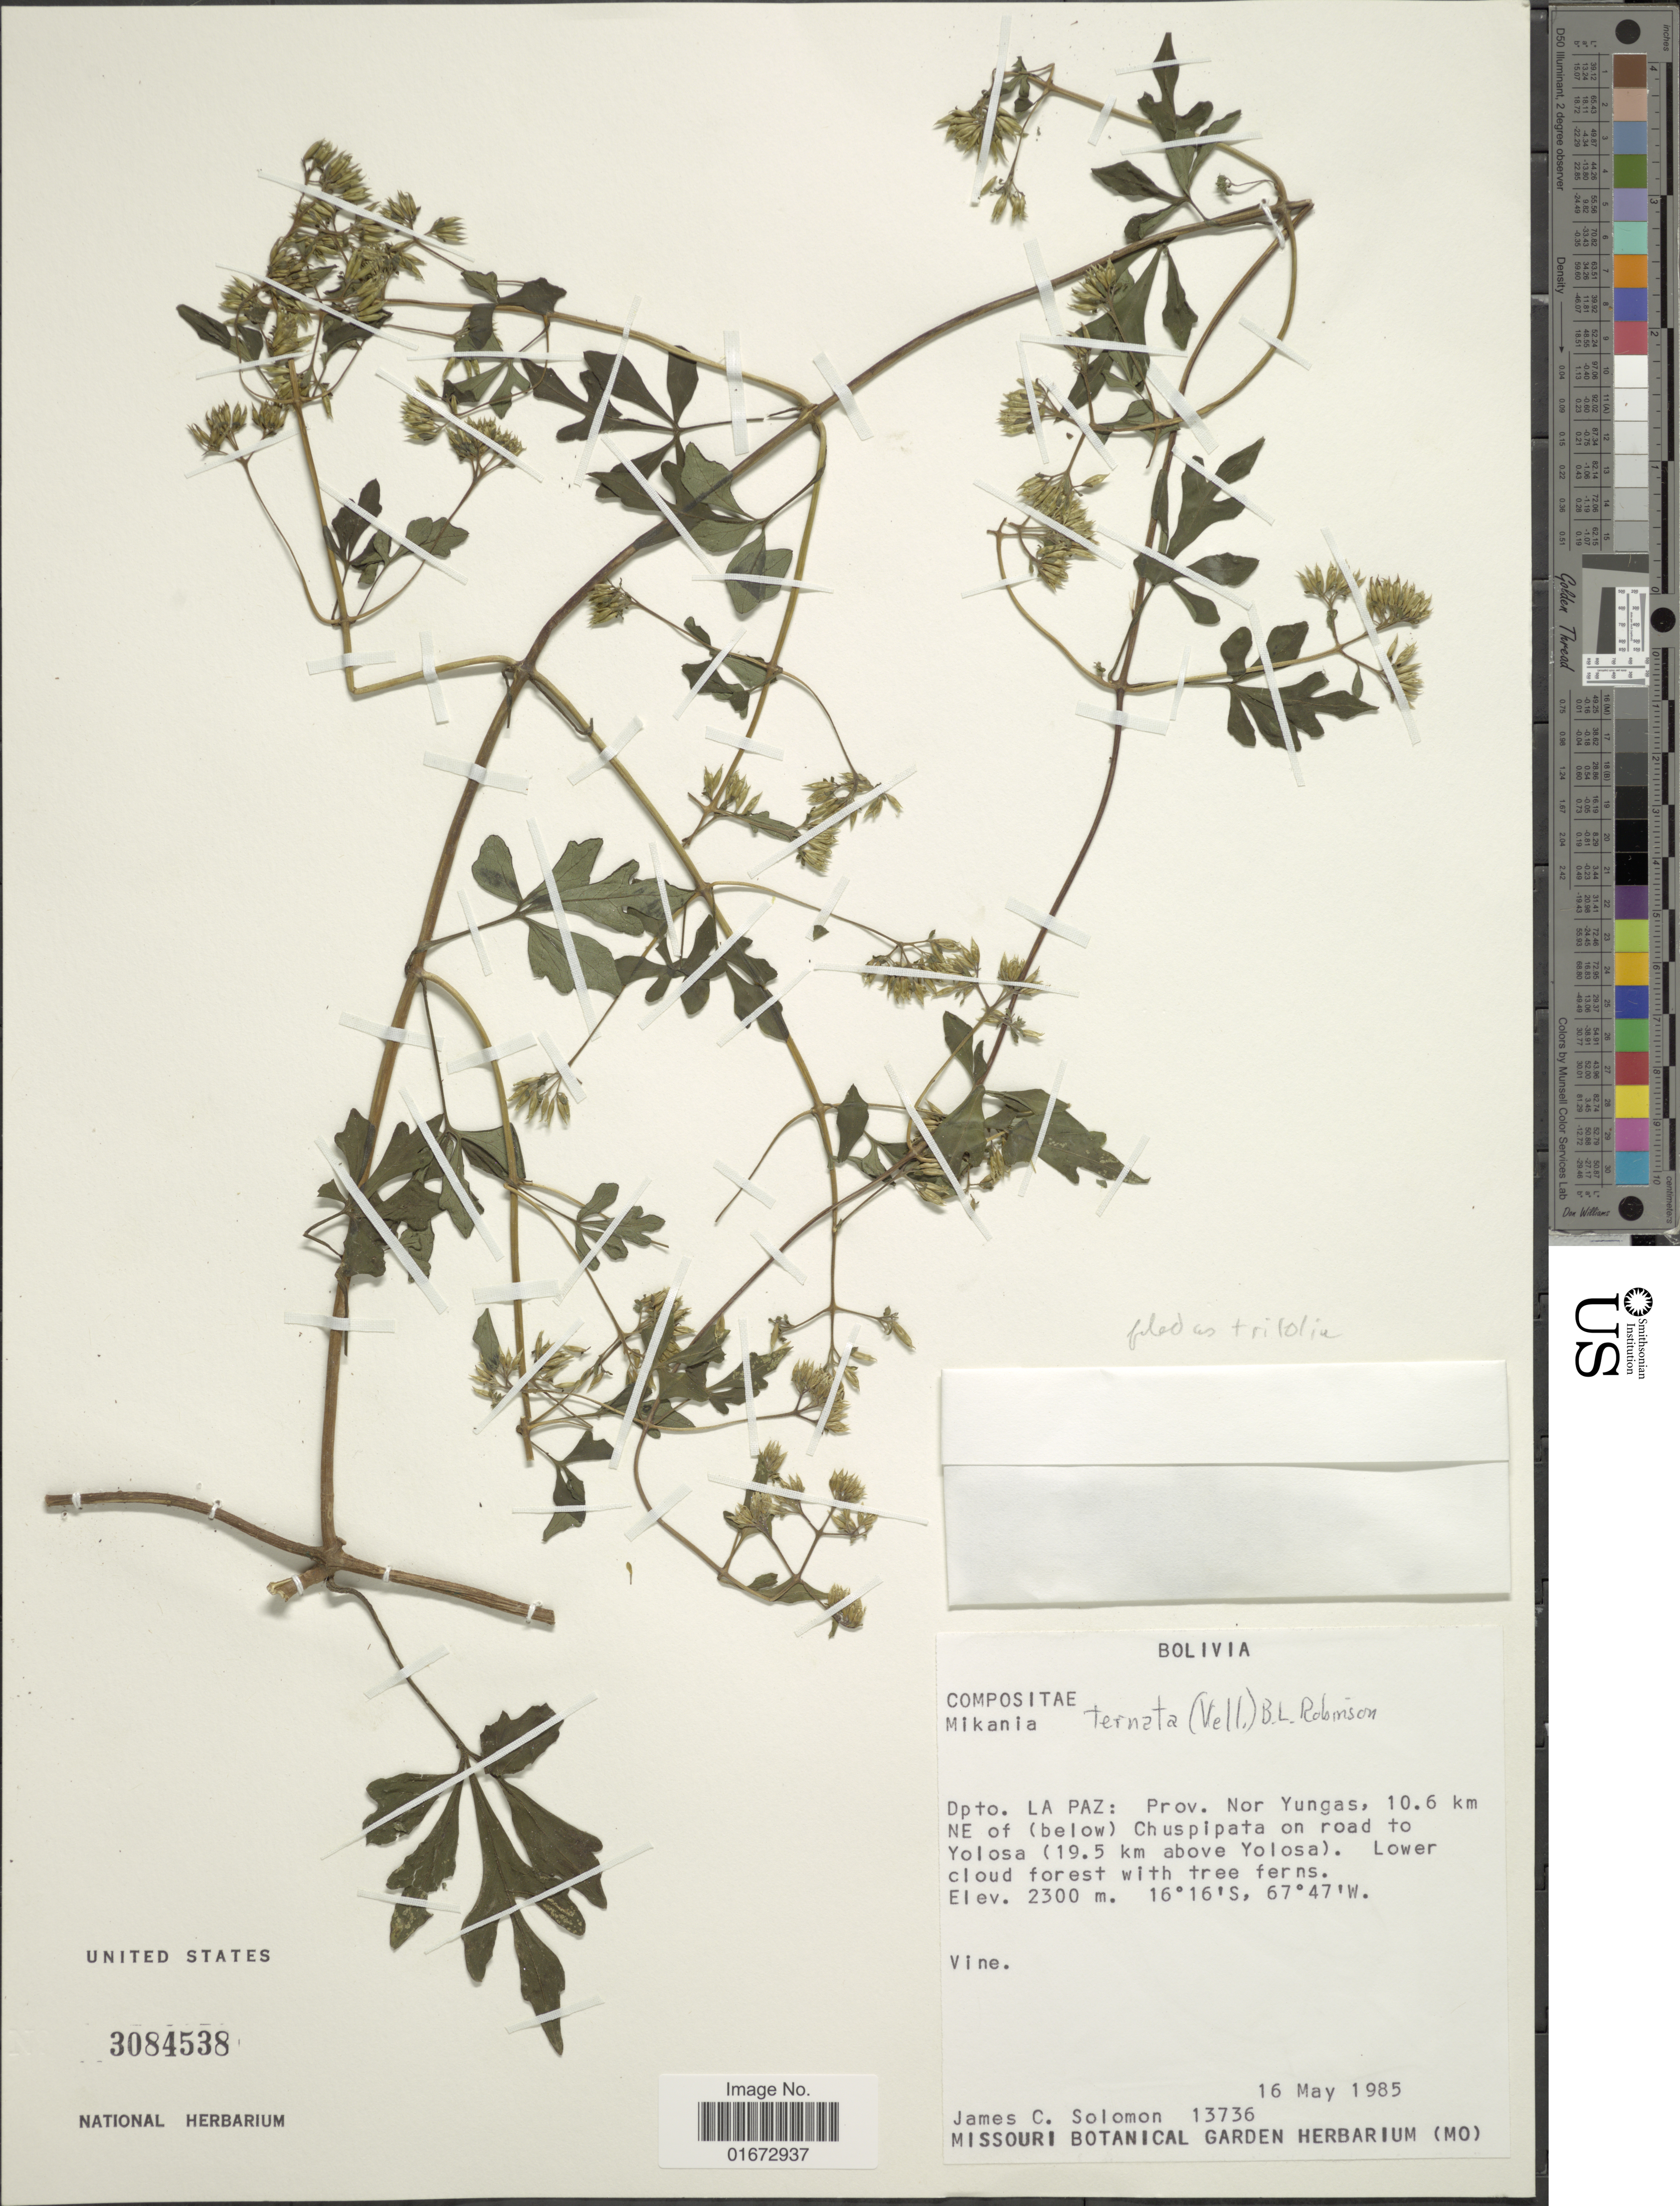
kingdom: Plantae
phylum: Tracheophyta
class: Magnoliopsida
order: Asterales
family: Asteraceae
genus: Mikania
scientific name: Mikania trifolia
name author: (Rusby) B.L. Rob.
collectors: J. C. Solomon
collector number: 13736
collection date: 1985-05-16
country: Bolivia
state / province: La Paz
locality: Dpto. La Paz, Prov. Nor Yungas, 10.6 km NE of (below) Chuspipata on road to Yolosa (19.5 km above Yolosa)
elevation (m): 2300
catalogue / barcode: US 3084538